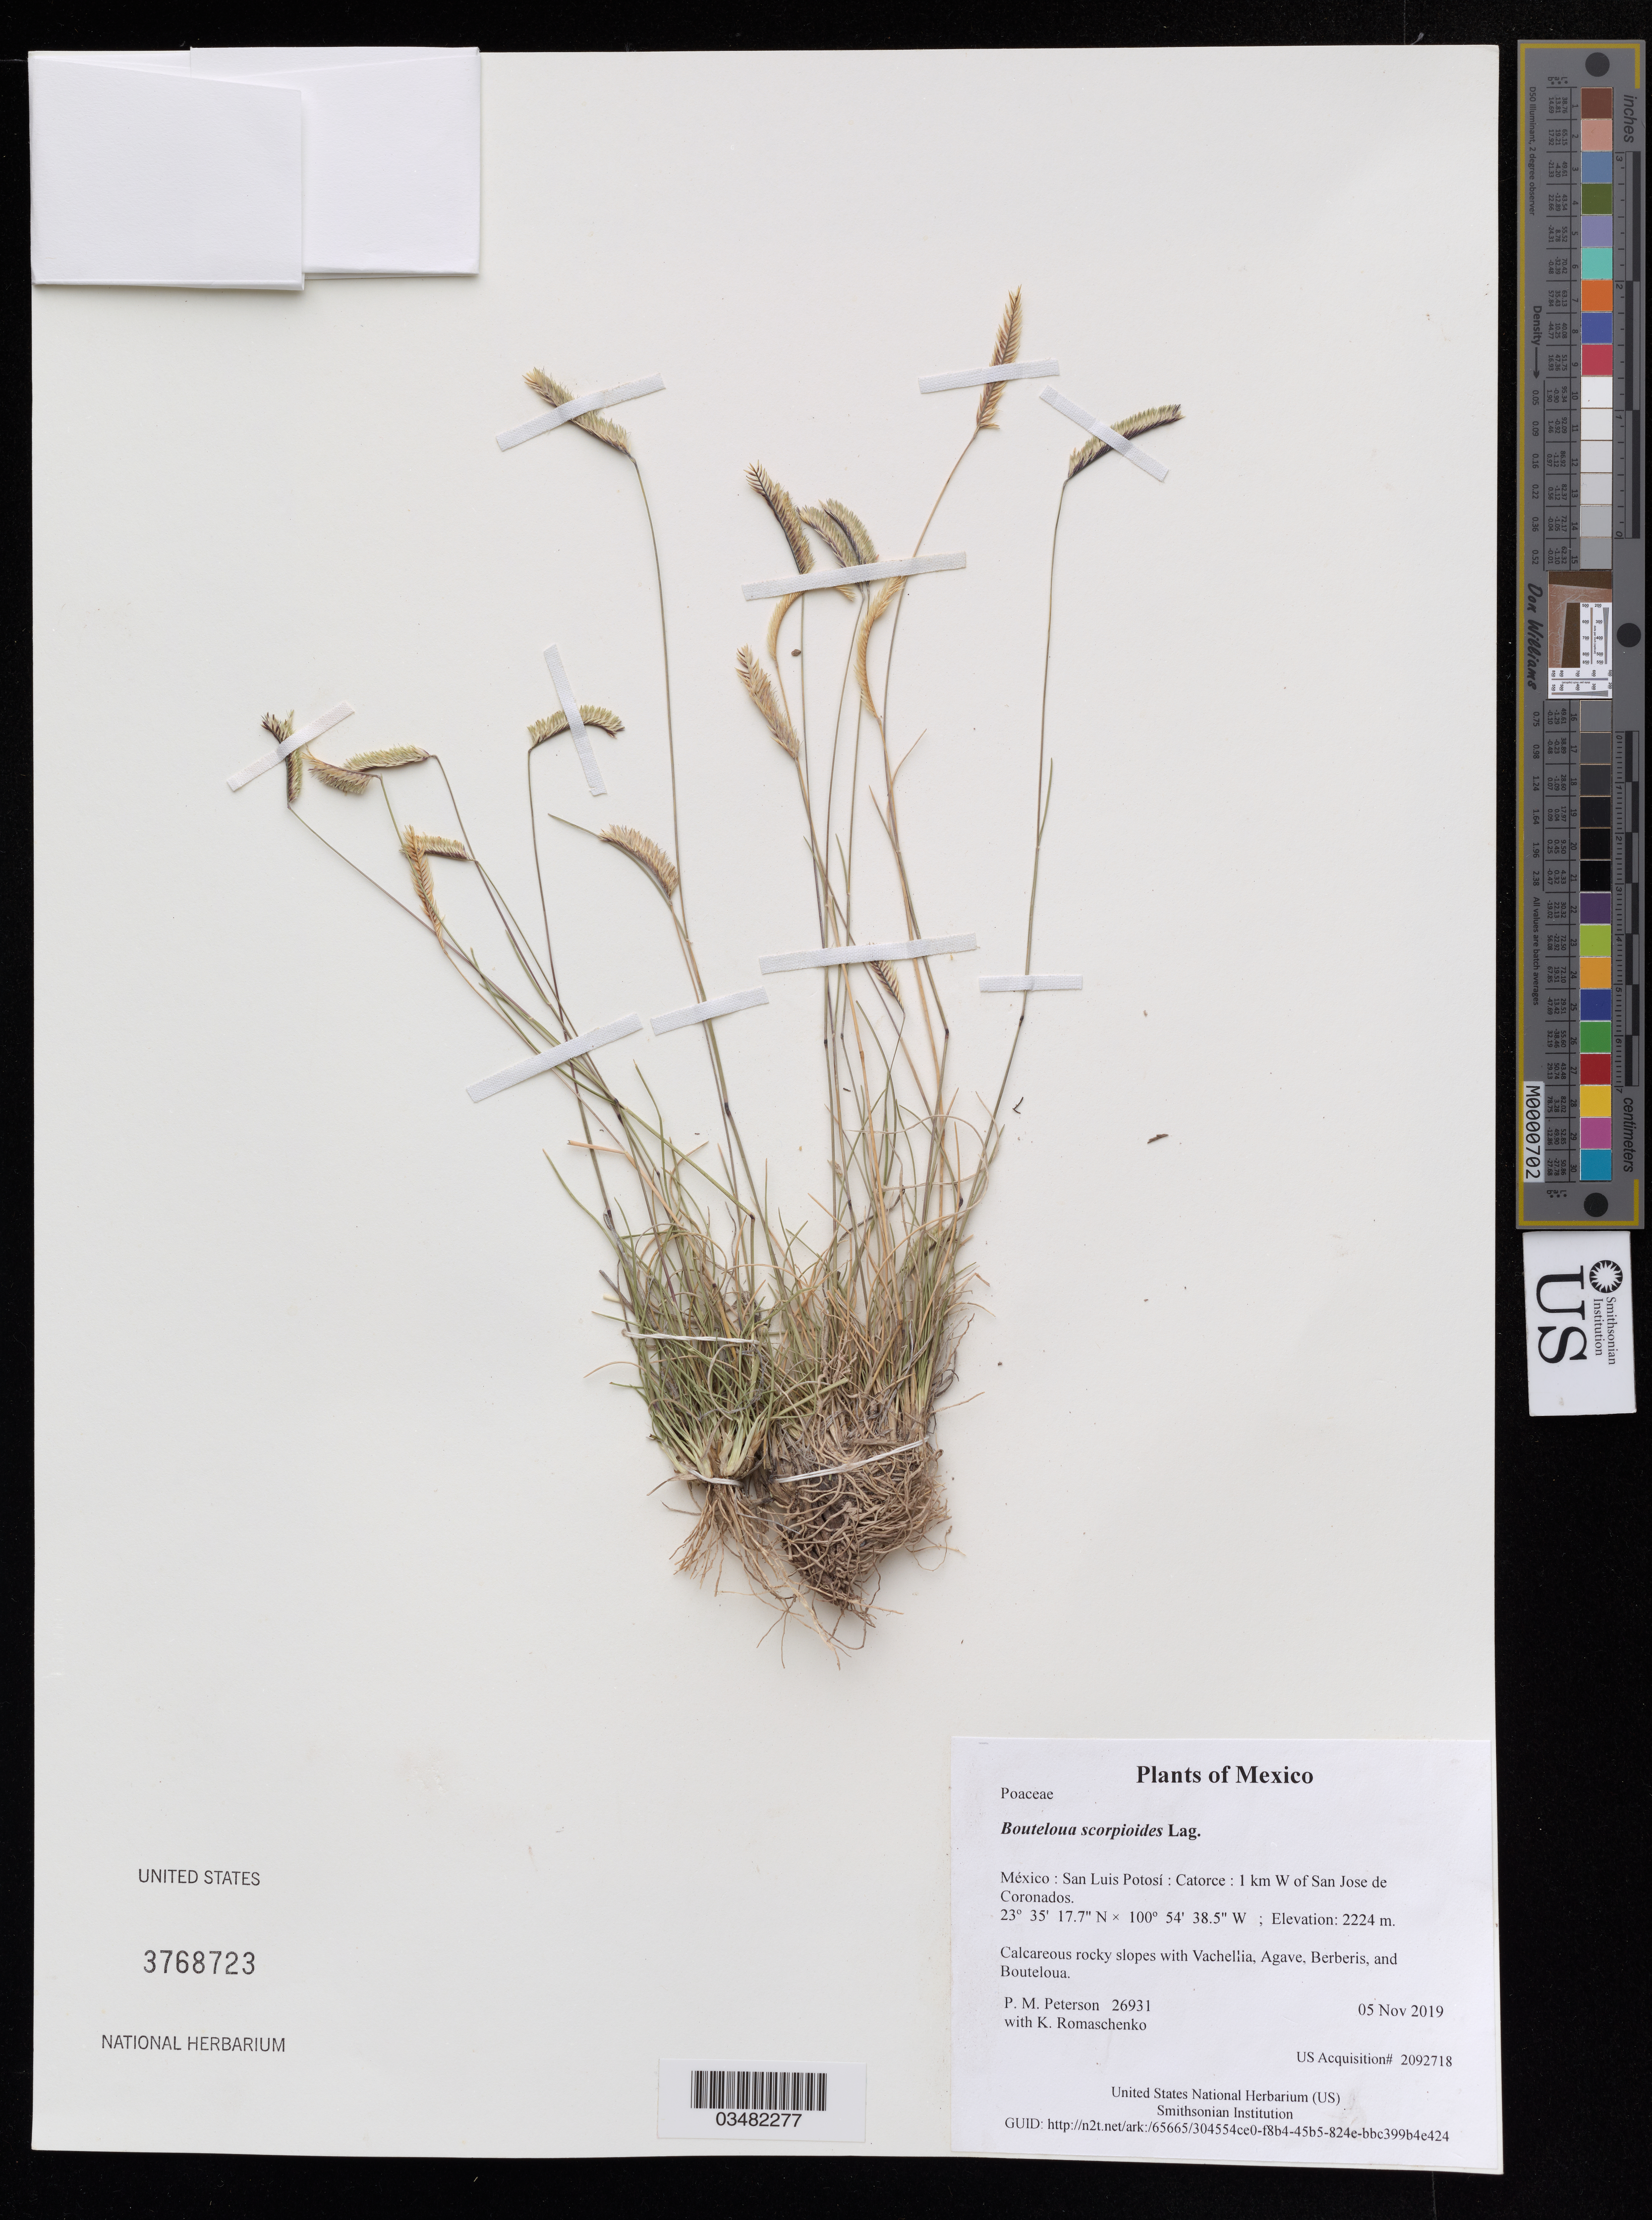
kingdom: Plantae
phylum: Tracheophyta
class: Liliopsida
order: Poales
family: Poaceae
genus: Bouteloua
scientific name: Bouteloua scorpioides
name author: Lag.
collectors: P. M. Peterson & K. Romaschenko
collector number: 26931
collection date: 2019-11-05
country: México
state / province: San Luis Potosí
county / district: Catorce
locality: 1 km W of San Jose de Coronados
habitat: Calcareous rocky slopes with Vachellia, Agave, Berberis, and Bouteloua.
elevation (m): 2224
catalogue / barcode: US 3768723